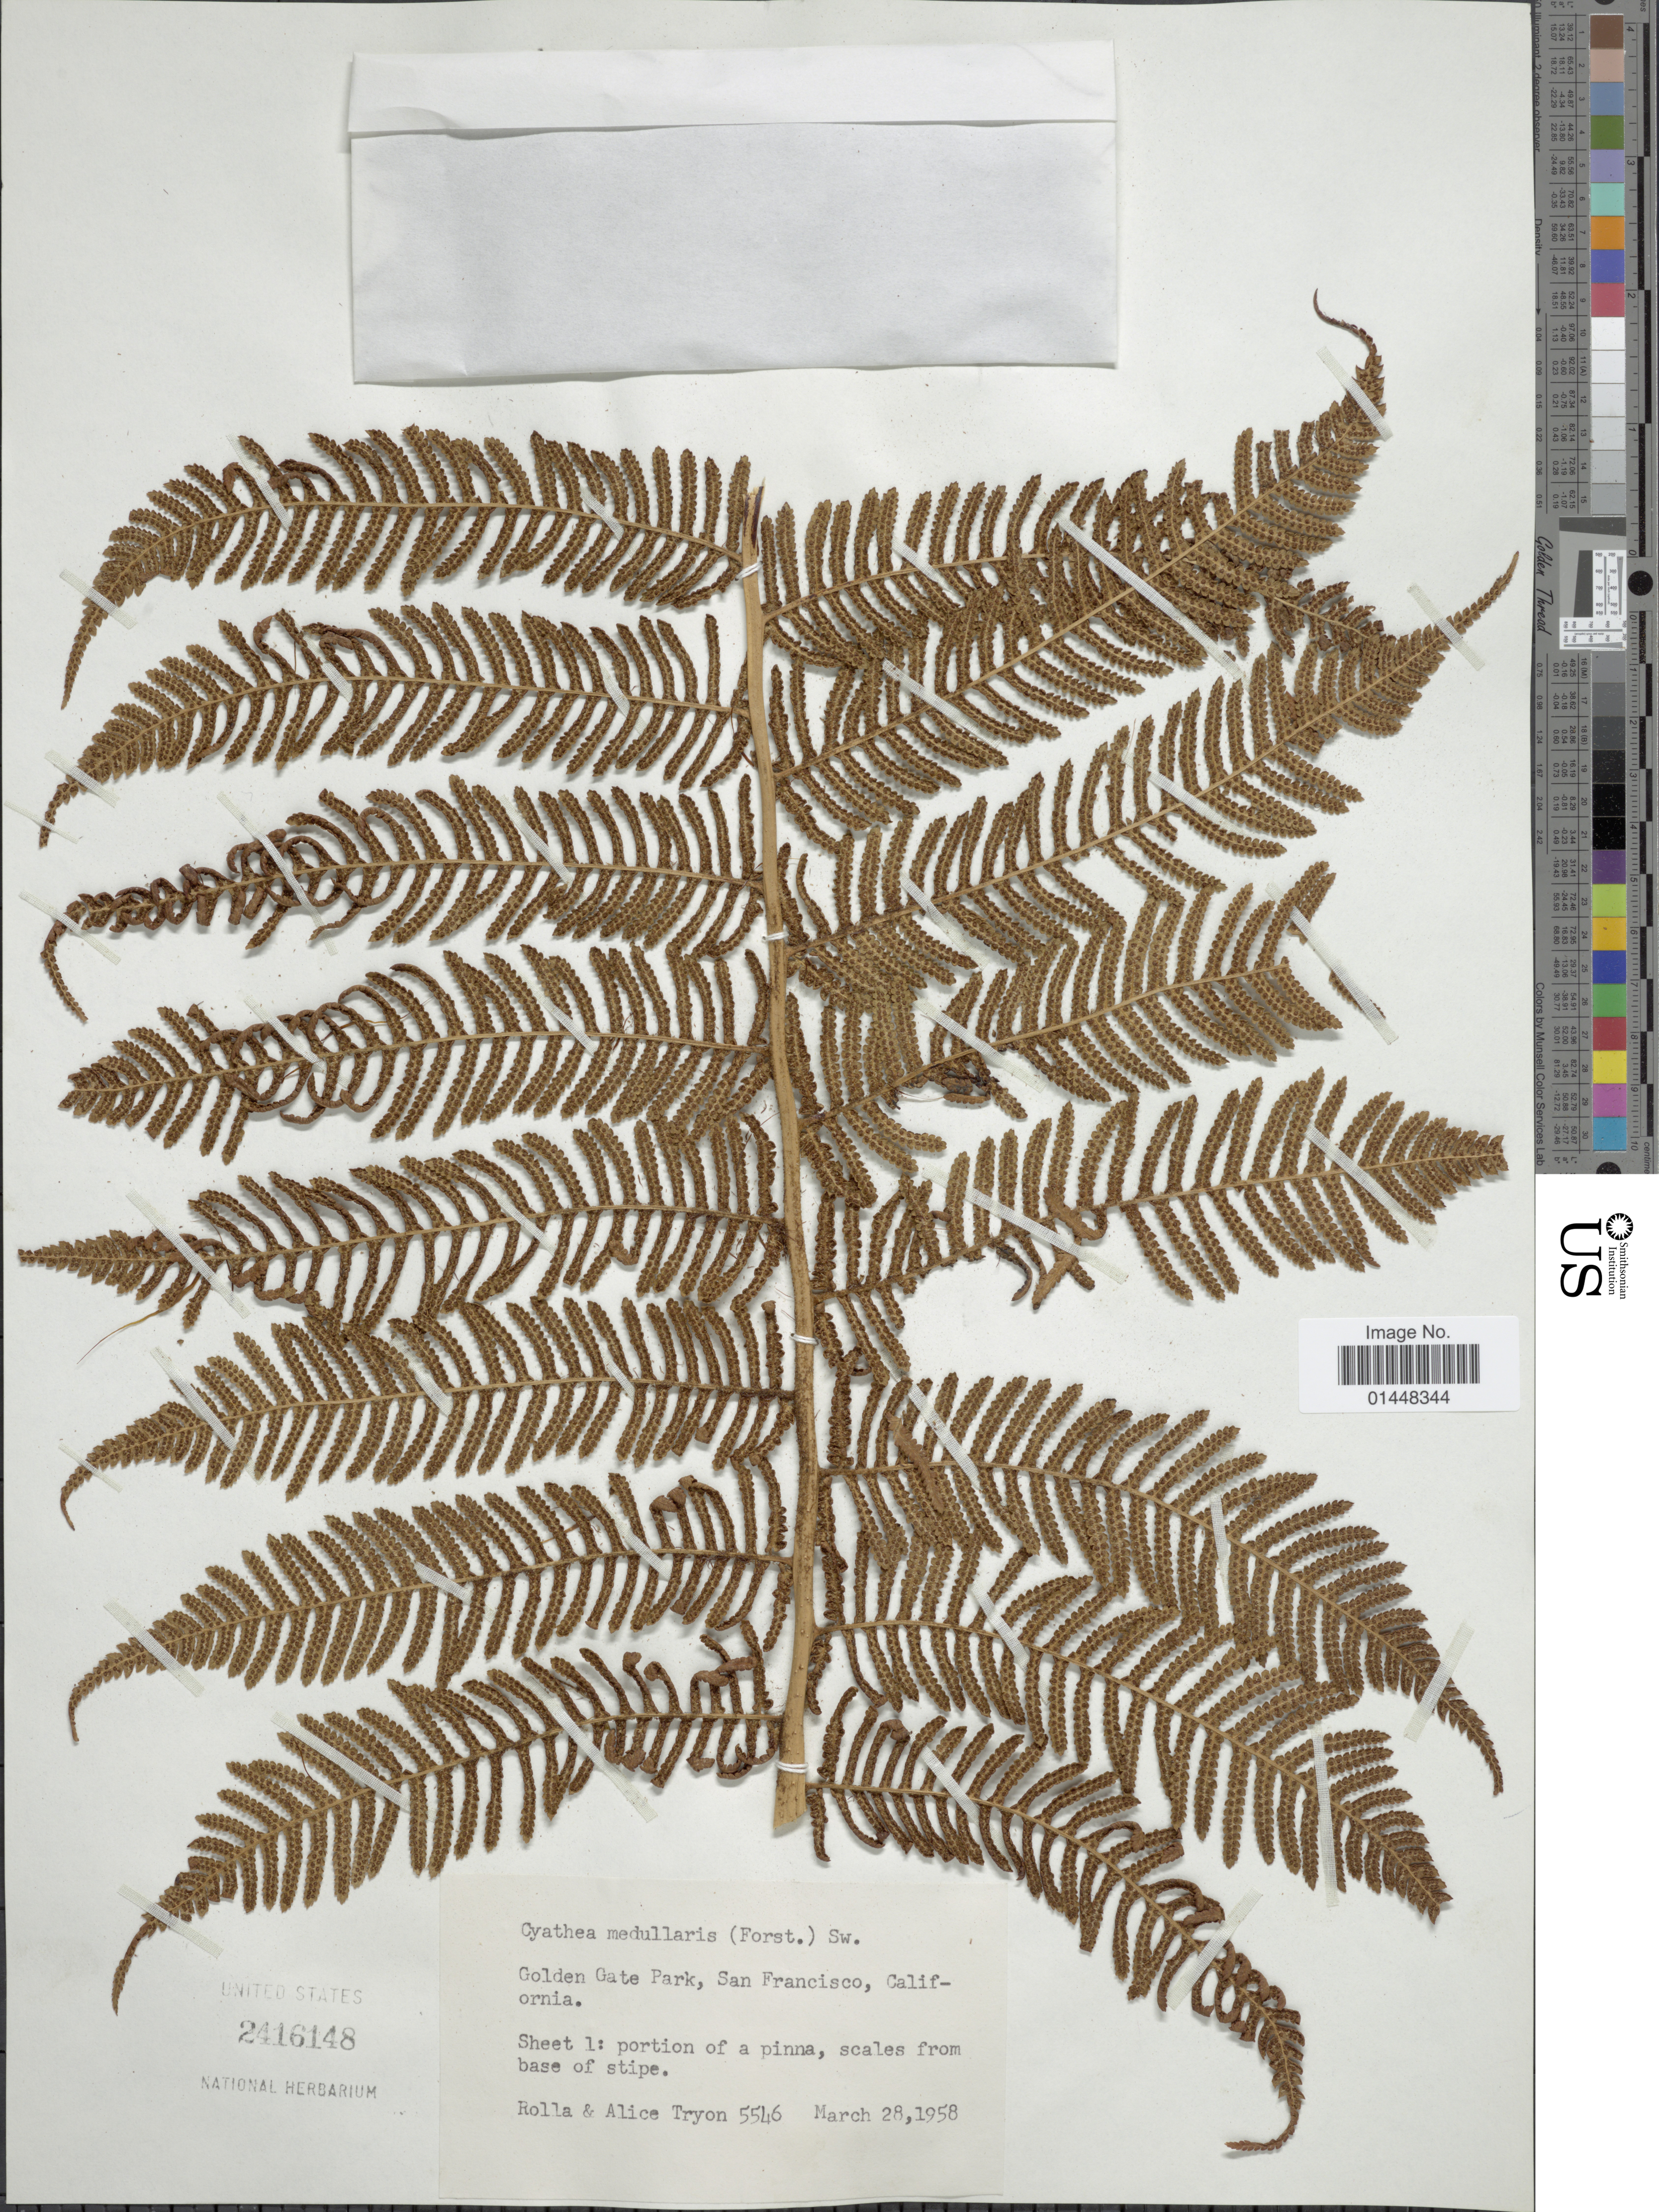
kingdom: Plantae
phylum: Tracheophyta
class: Polypodiopsida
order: Cyatheales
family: Cyatheaceae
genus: Cyathea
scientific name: Cyathea medullaris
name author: (G. Forst.) Sw.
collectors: R. M. Tryon & A. F. Tryon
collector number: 5546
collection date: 1958-03-28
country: United States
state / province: California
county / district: San Francisco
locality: Golden Gate Park, San Francisco, California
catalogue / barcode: US 2416148